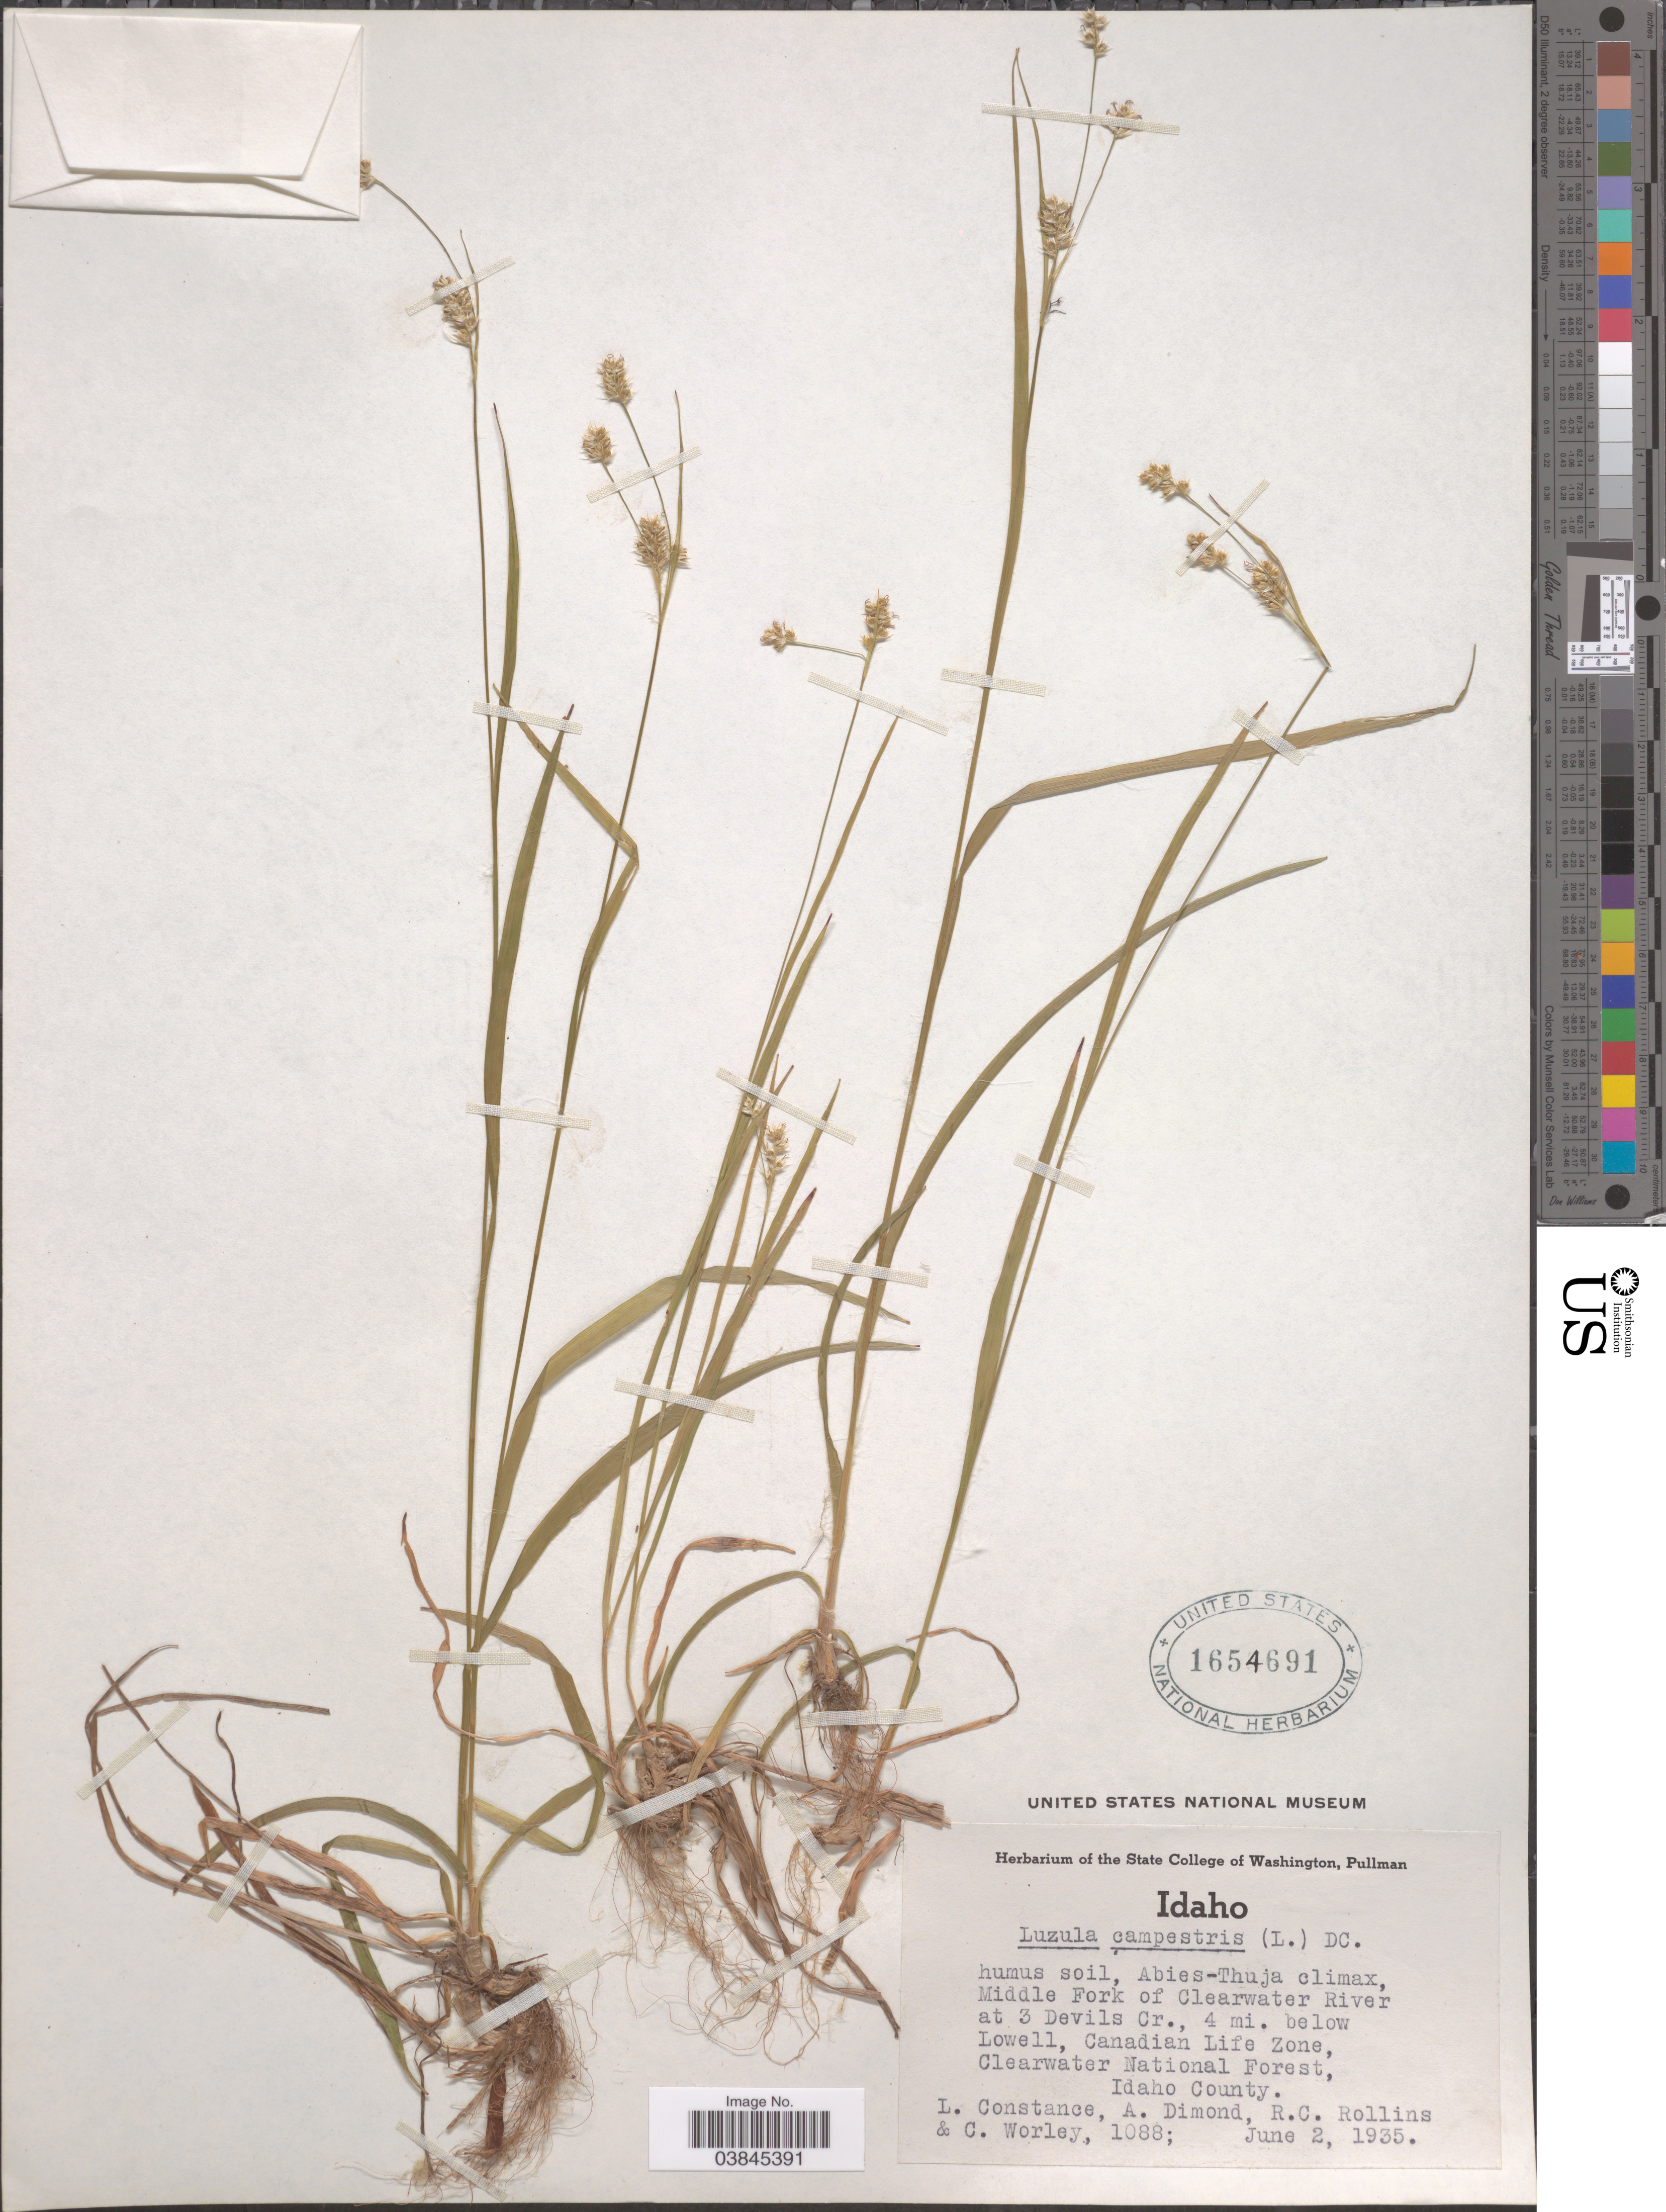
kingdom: Plantae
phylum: Tracheophyta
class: Liliopsida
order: Poales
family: Juncaceae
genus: Luzula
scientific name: Luzula campestris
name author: (L.) DC.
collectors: L. Constance, A. Dimond, R. C. Rollins & C. Worley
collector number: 1088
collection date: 1935-06-02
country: United States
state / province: Idaho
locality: Middle Fork of Clearwater river at 3 Devils Cr., 4 mi. below Lowell, Canadian Life Zone, Clearwater National Forest, Idaho County.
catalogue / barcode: US 1654691